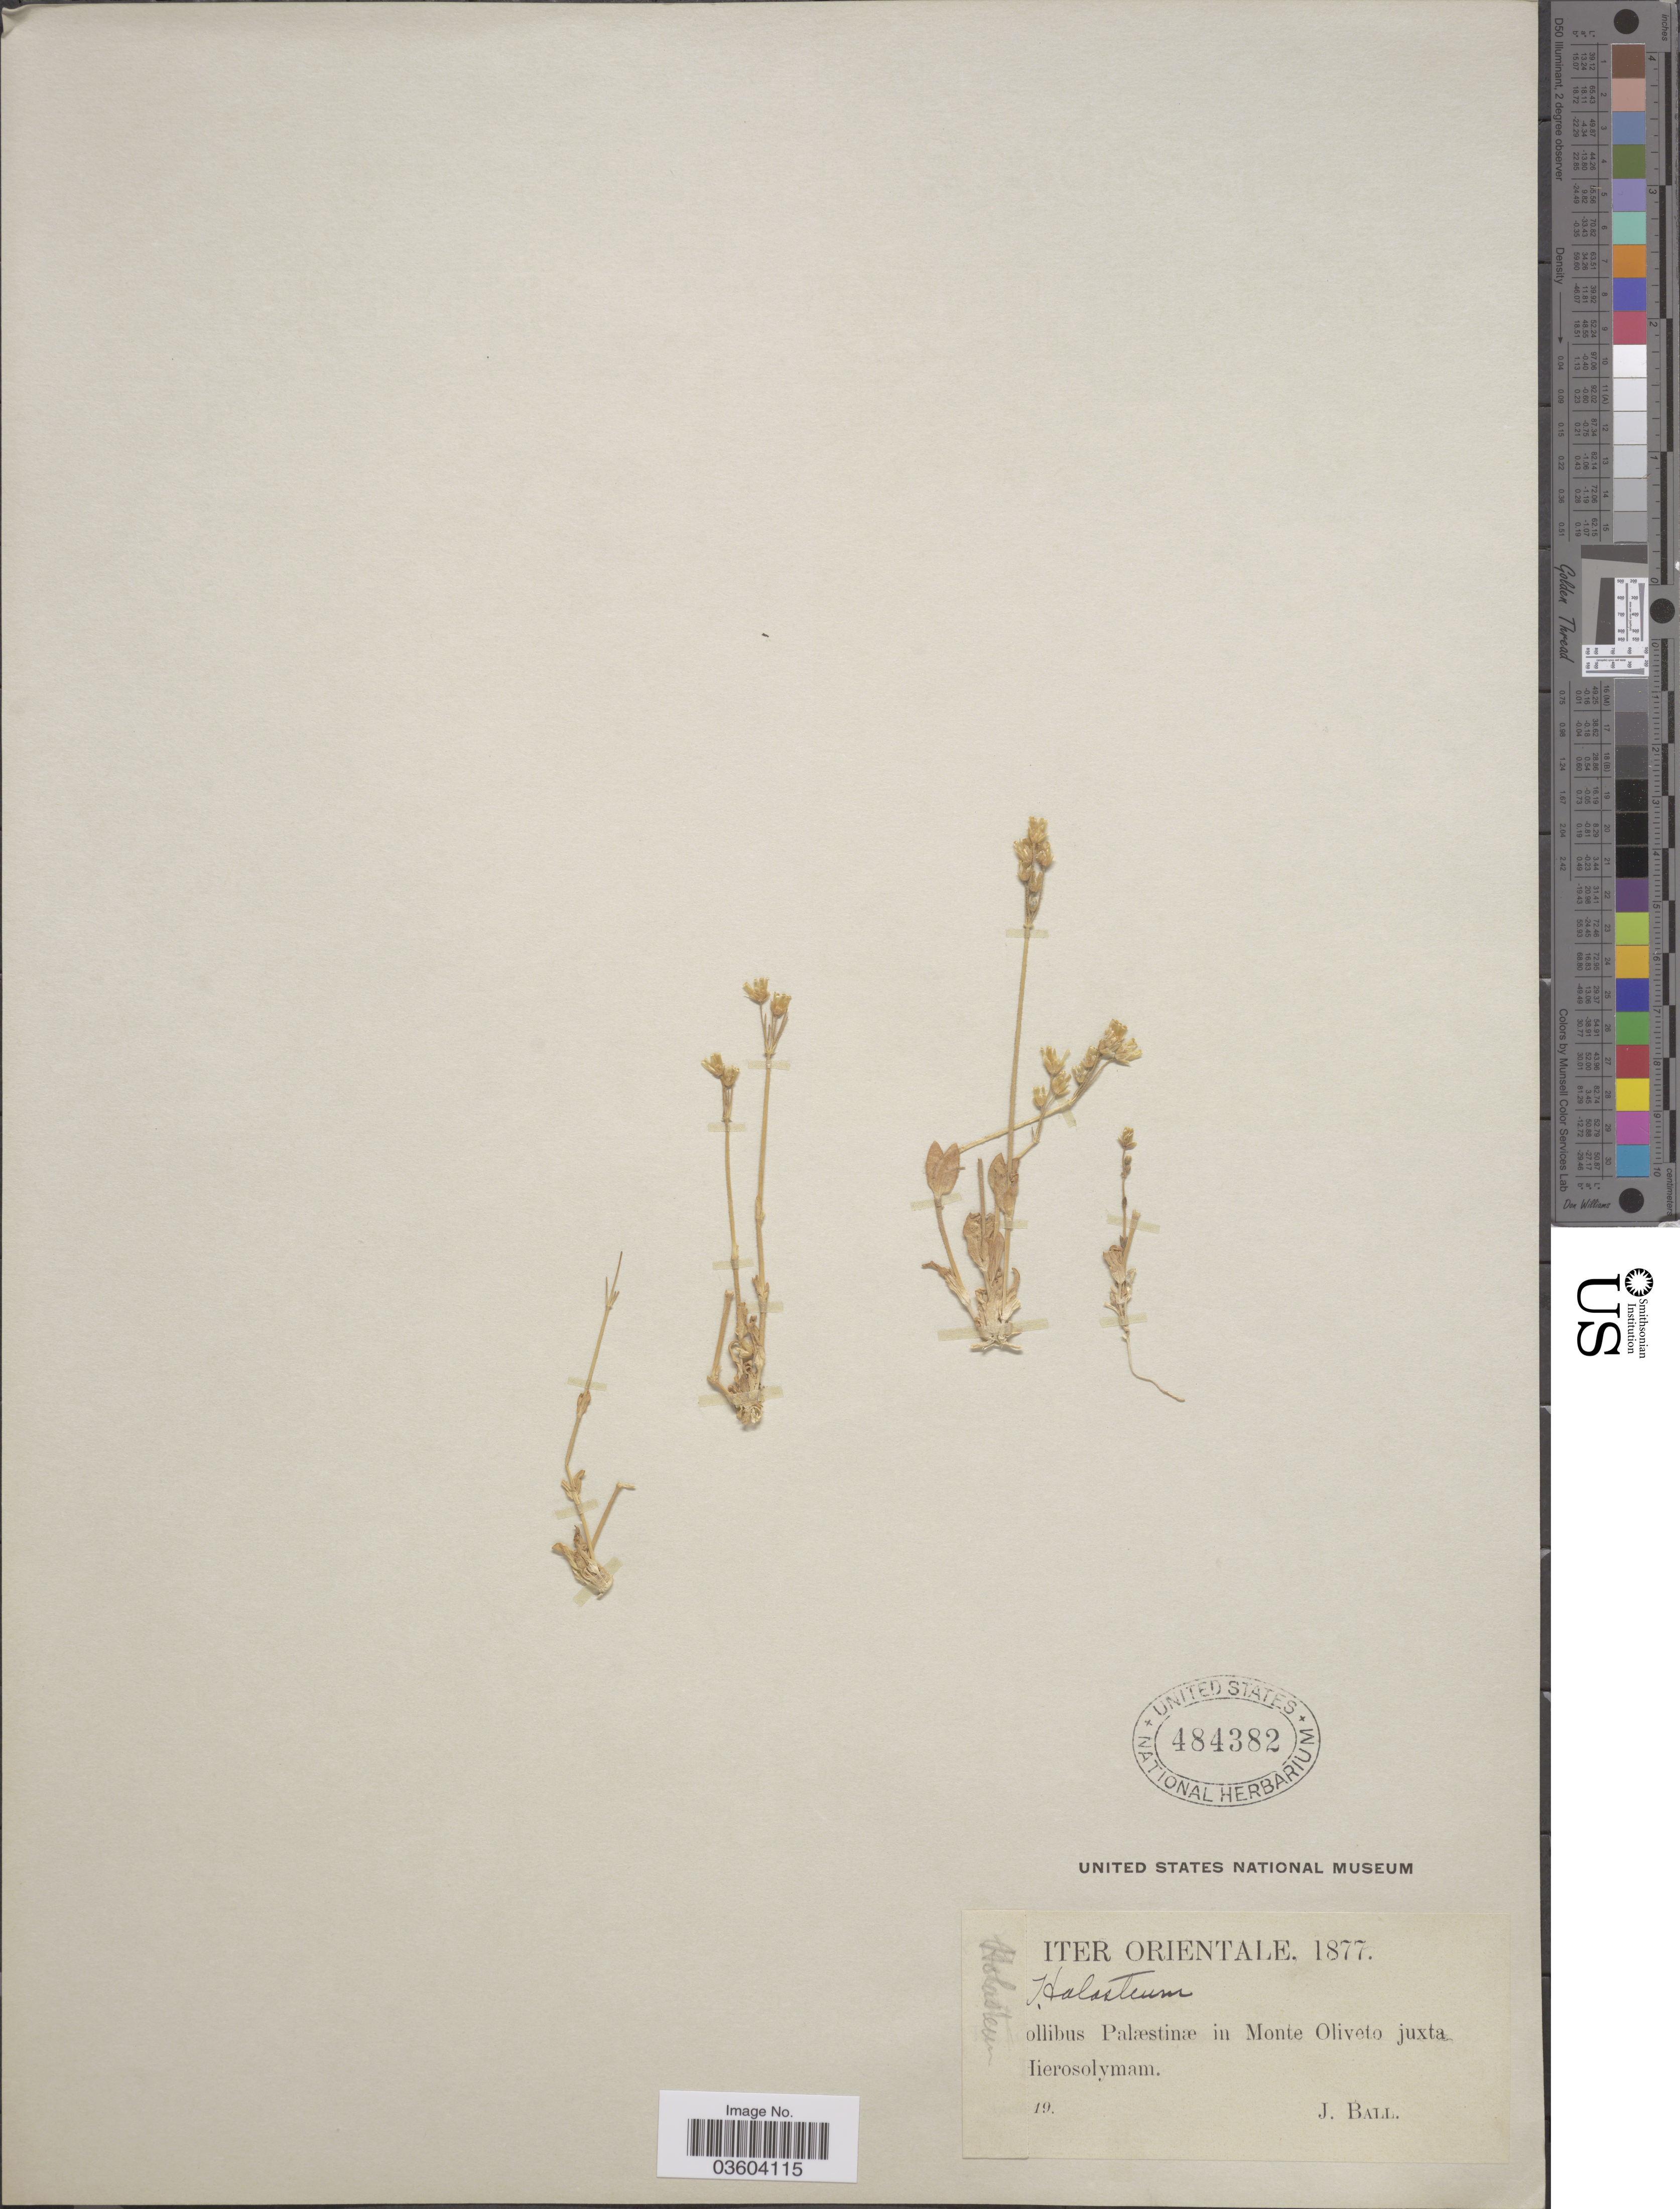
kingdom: Plantae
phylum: Tracheophyta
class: Magnoliopsida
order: Caryophyllales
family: Caryophyllaceae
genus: Holosteum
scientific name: Holosteum sp.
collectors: J. Ball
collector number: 19?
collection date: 1877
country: Israel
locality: Iter Orientale. Ollibus Palæstinæ in Monte Oliveto juxta Hierosolymam.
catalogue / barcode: US 484382